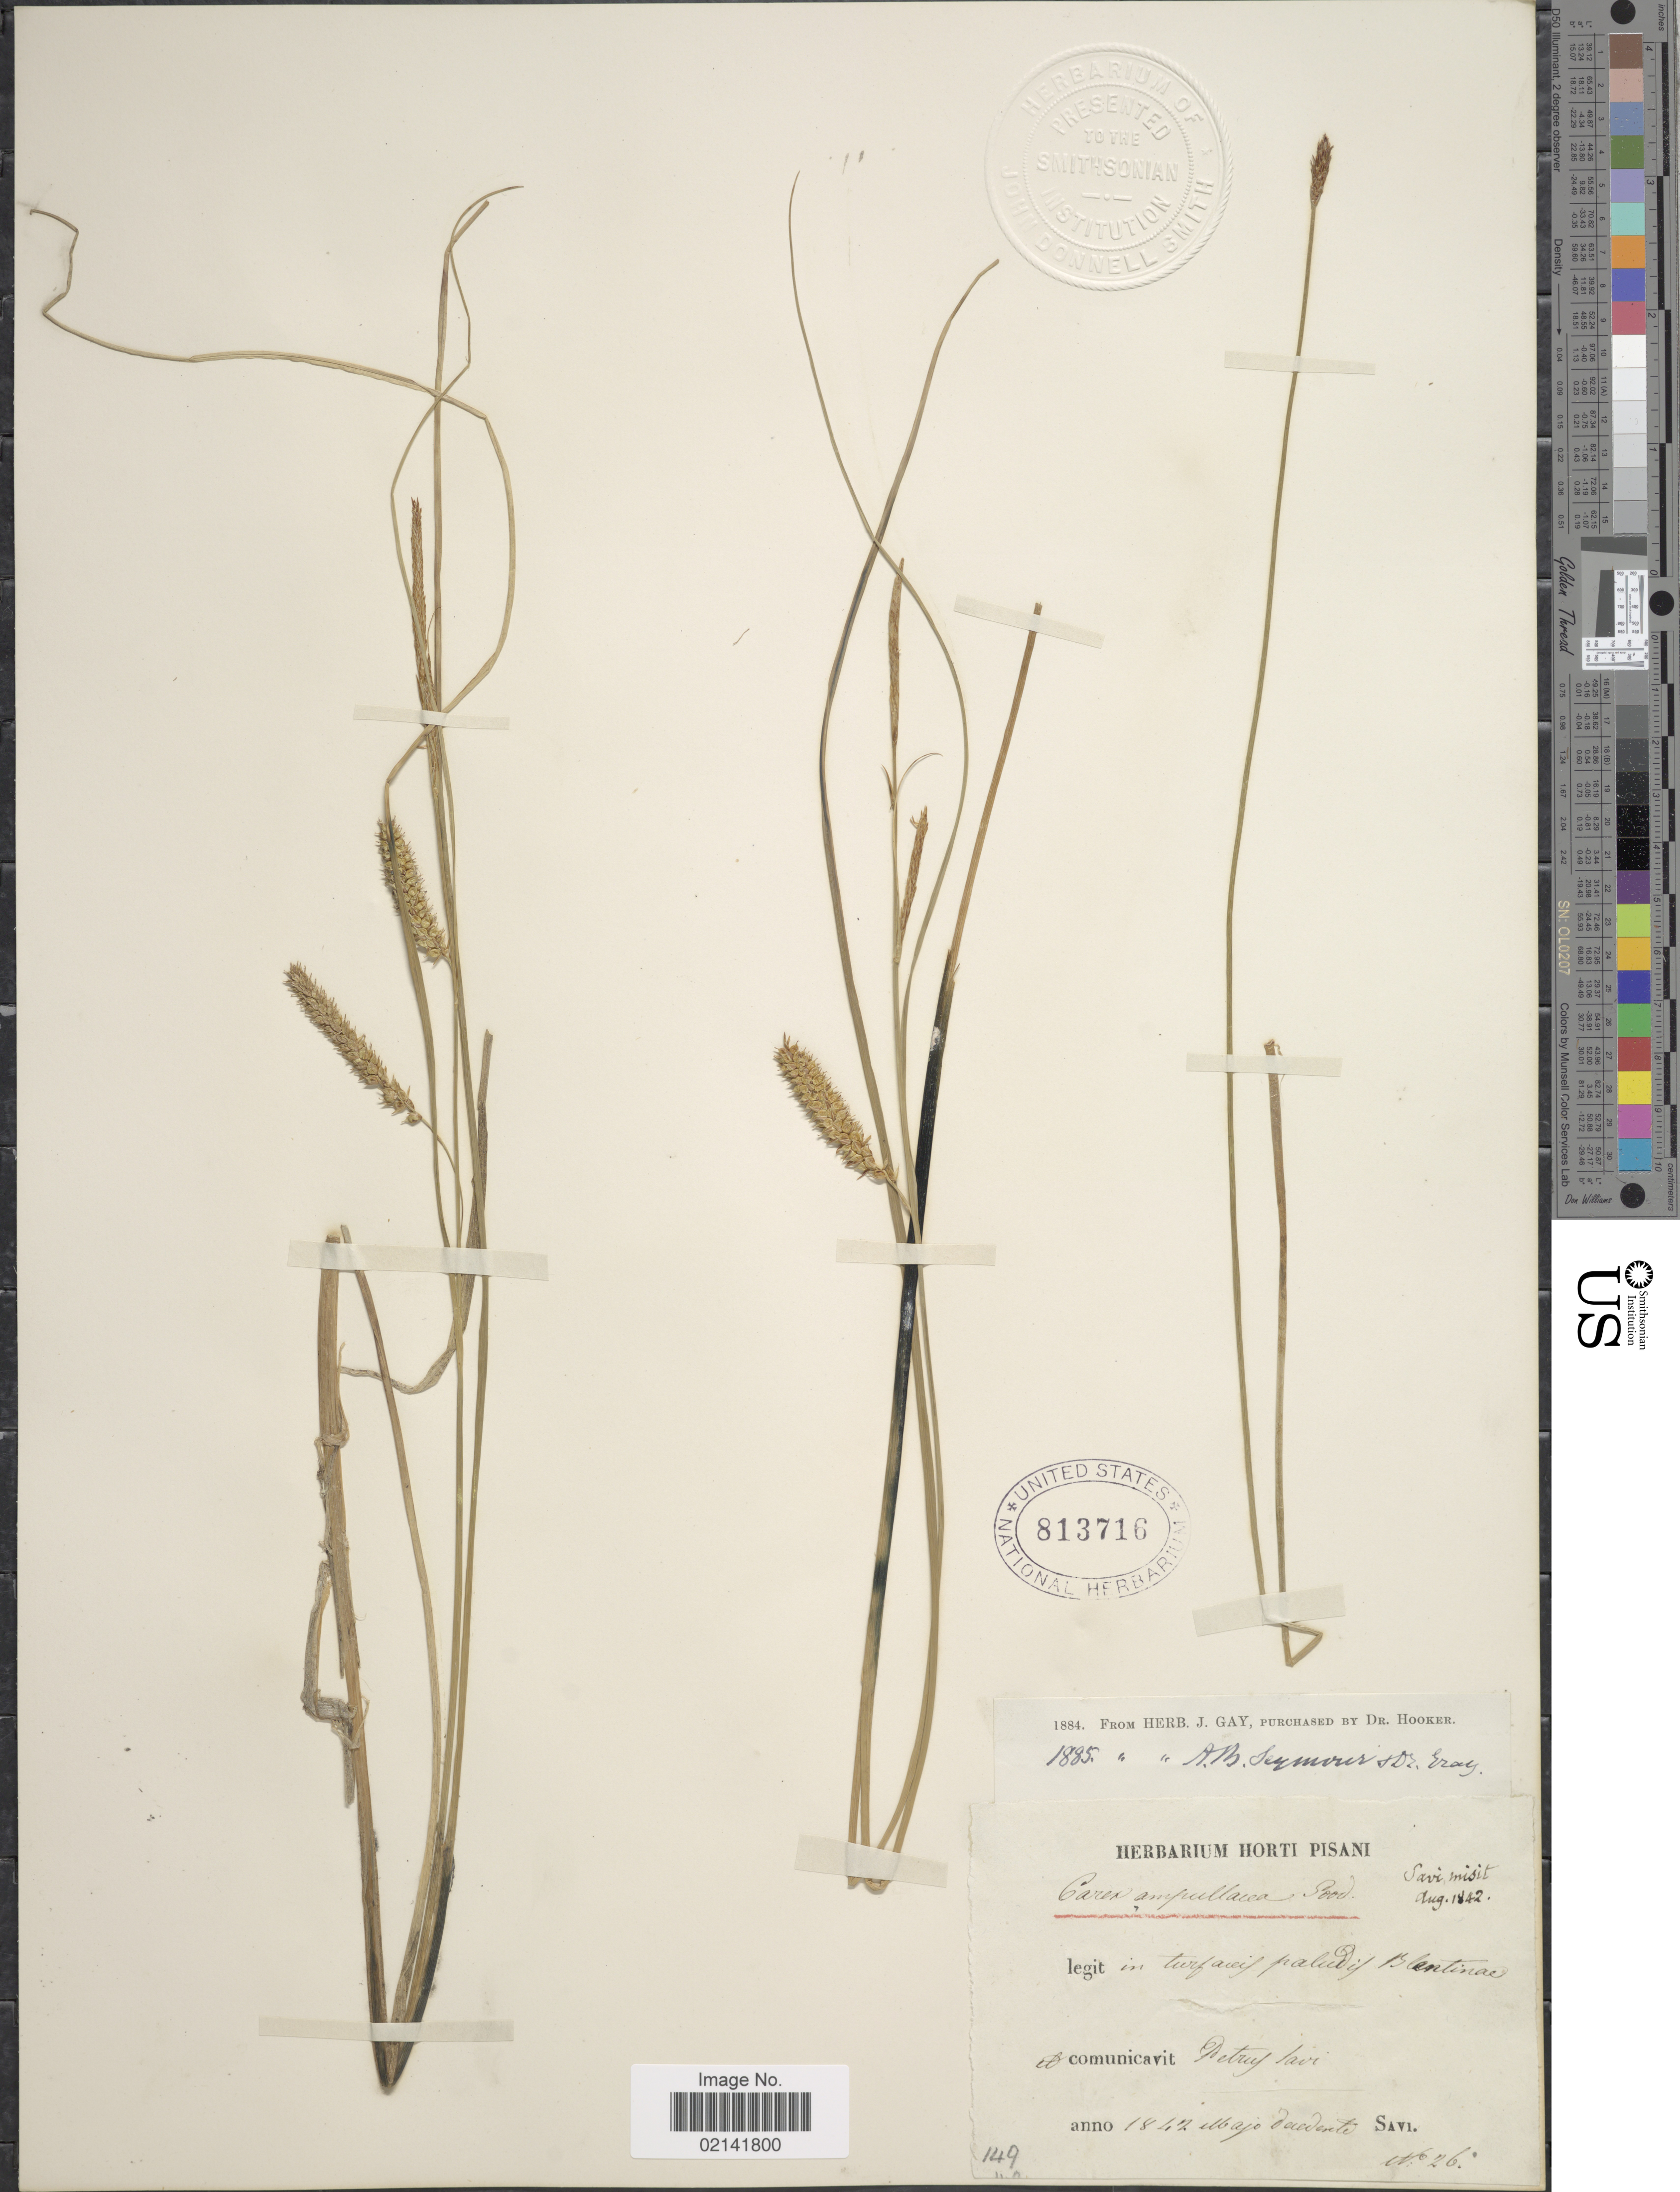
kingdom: Plantae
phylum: Tracheophyta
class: Liliopsida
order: Poales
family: Cyperaceae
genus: Carex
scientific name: Carex rostrata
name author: Stokes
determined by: Strong, Mark T., (BOT), Smithsonian Institution - National Museum of Natural History (UNITED STATES)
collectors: ex herb. H. Pisani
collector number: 149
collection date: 1817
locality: In turf paludif Blentinac [interpreted]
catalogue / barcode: US 813716